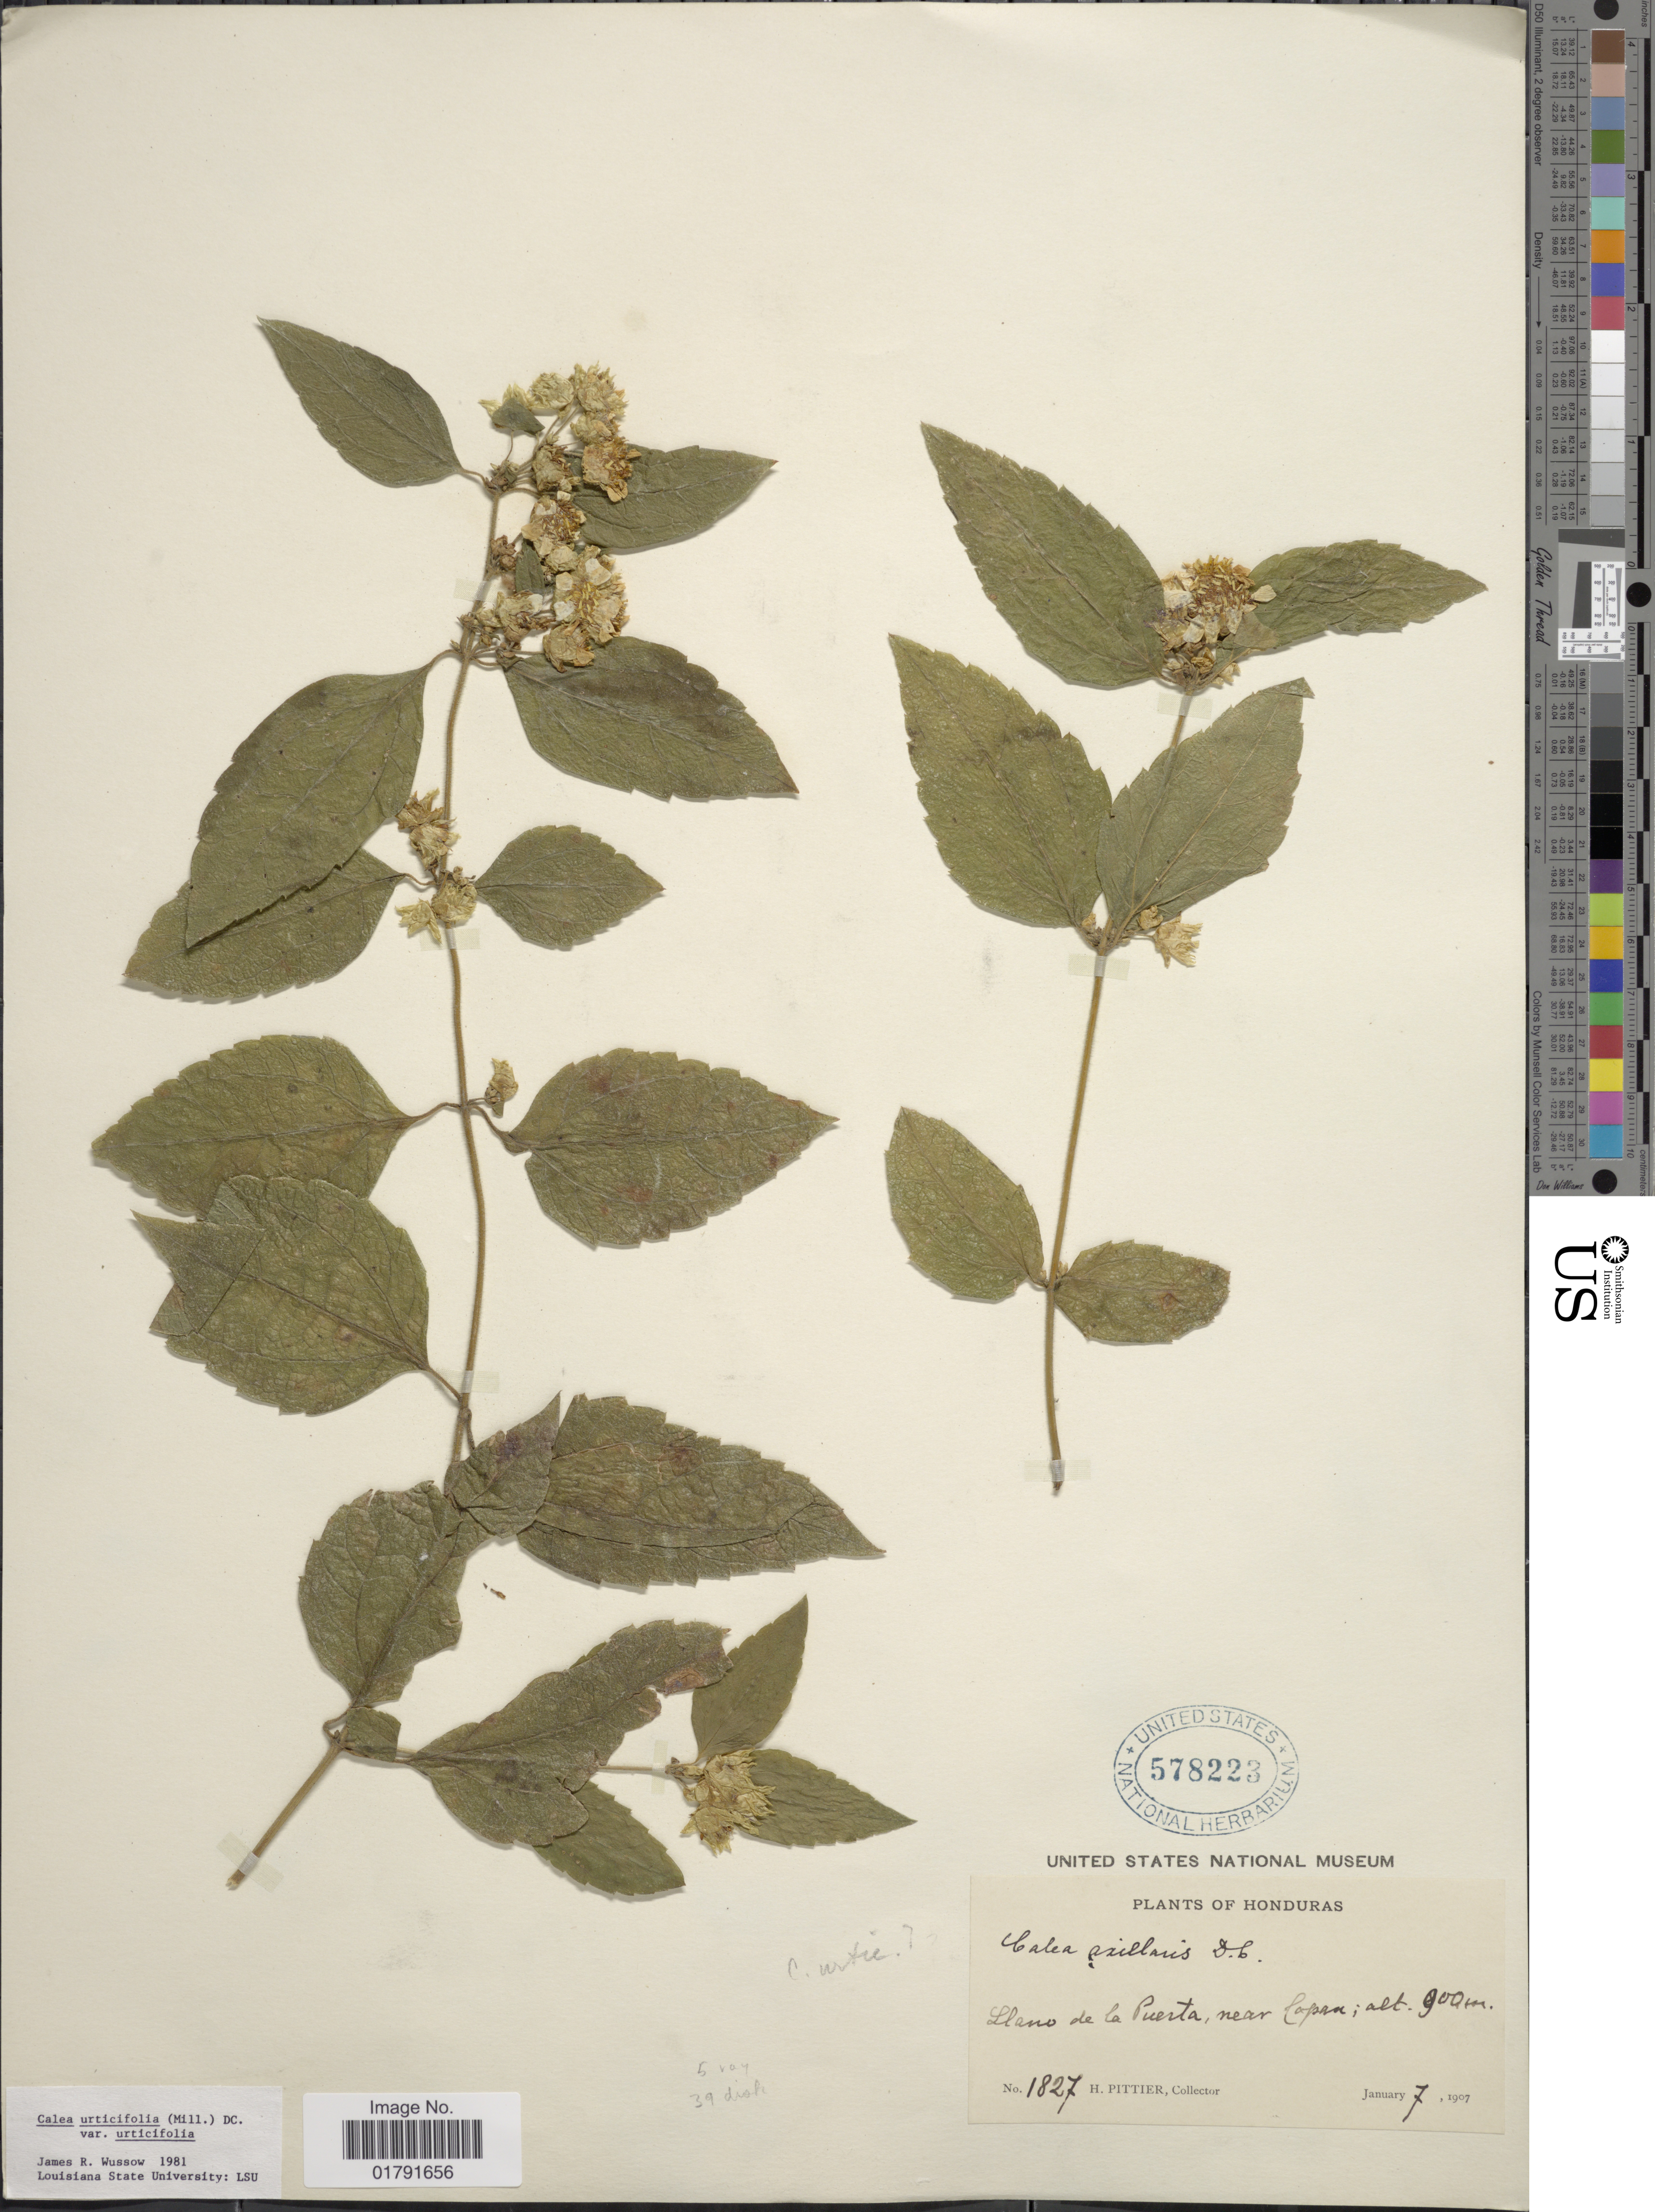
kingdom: Plantae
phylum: Tracheophyta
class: Magnoliopsida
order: Asterales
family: Asteraceae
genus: Calea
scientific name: Calea urticifolia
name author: (Mill.) DC.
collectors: H. F. Pittier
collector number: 1827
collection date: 1907-01-07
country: Honduras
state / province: Copán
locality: Llano de la Puerta.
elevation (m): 900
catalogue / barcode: US 578223